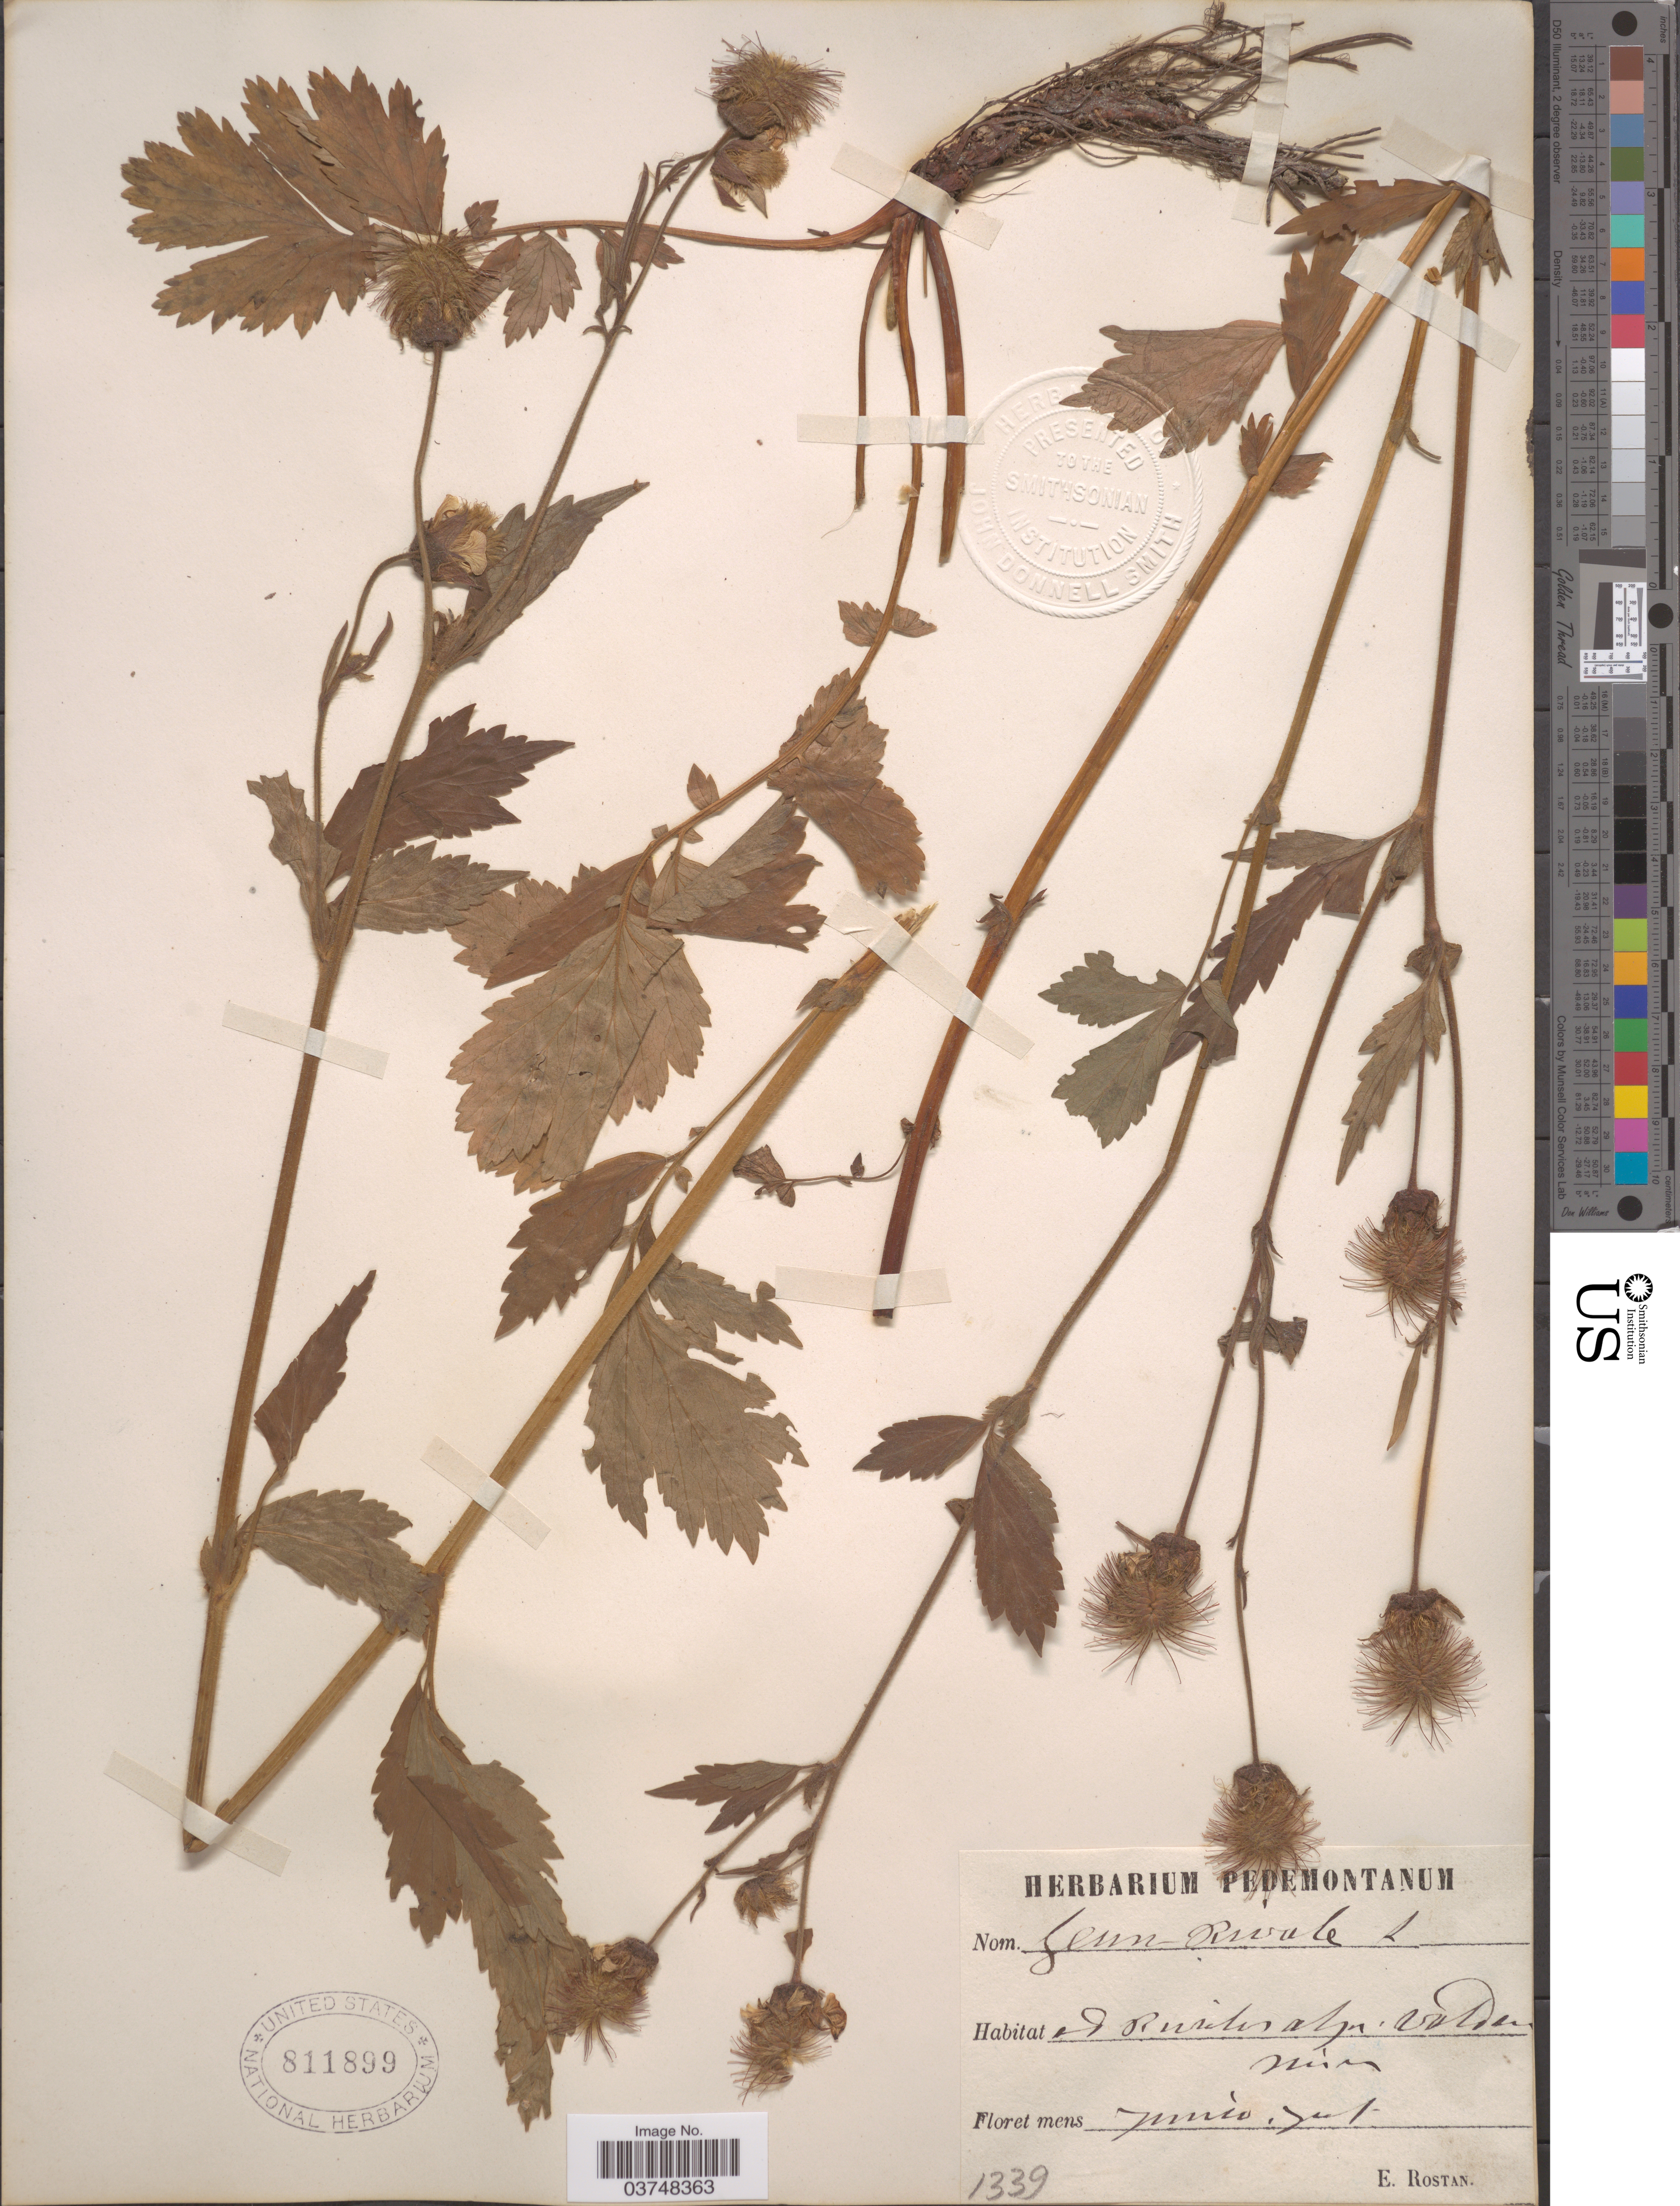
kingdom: Plantae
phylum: Tracheophyta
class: Magnoliopsida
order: Rosales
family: Rosaceae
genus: Geum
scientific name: Geum rivale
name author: L.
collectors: E. Rostan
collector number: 1339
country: Italy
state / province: Piedmont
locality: Ad Ruridis alp. valden min. [interpreted]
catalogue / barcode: US 811899